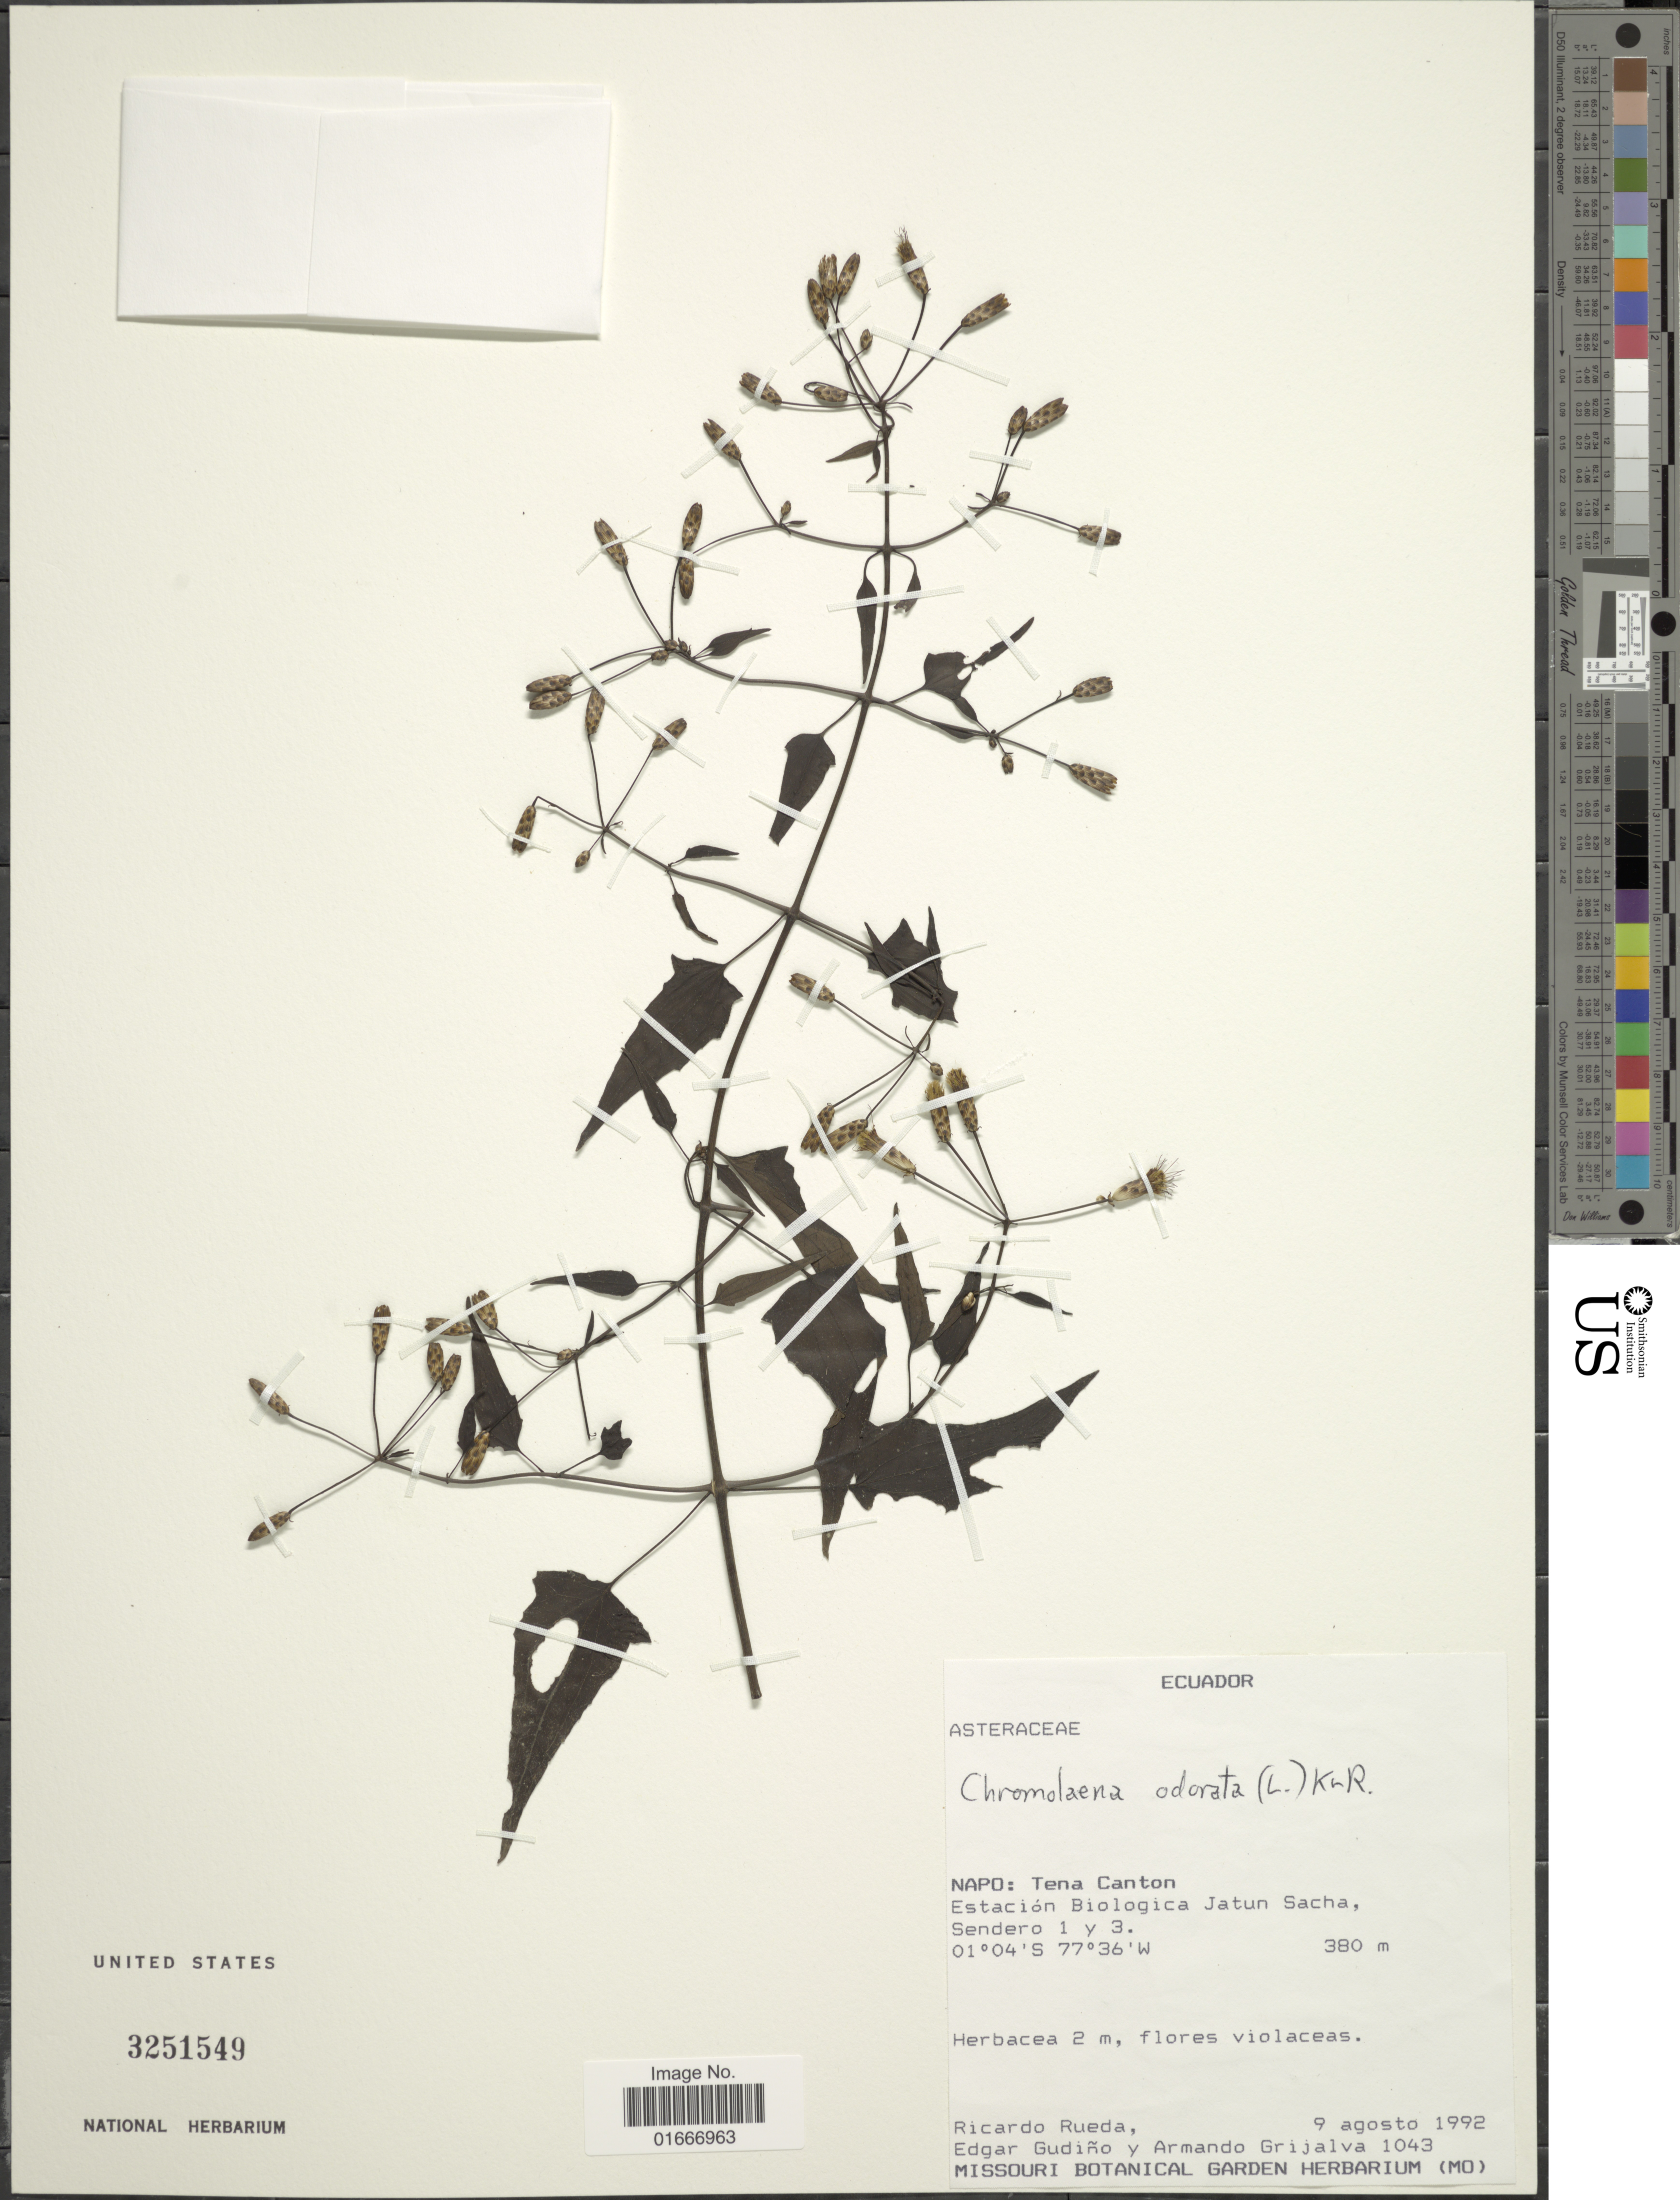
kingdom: Plantae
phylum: Tracheophyta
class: Magnoliopsida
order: Asterales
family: Asteraceae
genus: Chromolaena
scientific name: Chromolaena odorata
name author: (L.) R.M. King & H. Rob.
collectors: R. Rueda, E. Gudiño & A. Grijalva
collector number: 1043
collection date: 1992-08-09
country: Ecuador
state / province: Napo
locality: Ecuador. Napo: Tena Canton. Estacion Biologica Jatun Sacha. Sendero 1 y 3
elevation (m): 380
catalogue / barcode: US 3251549